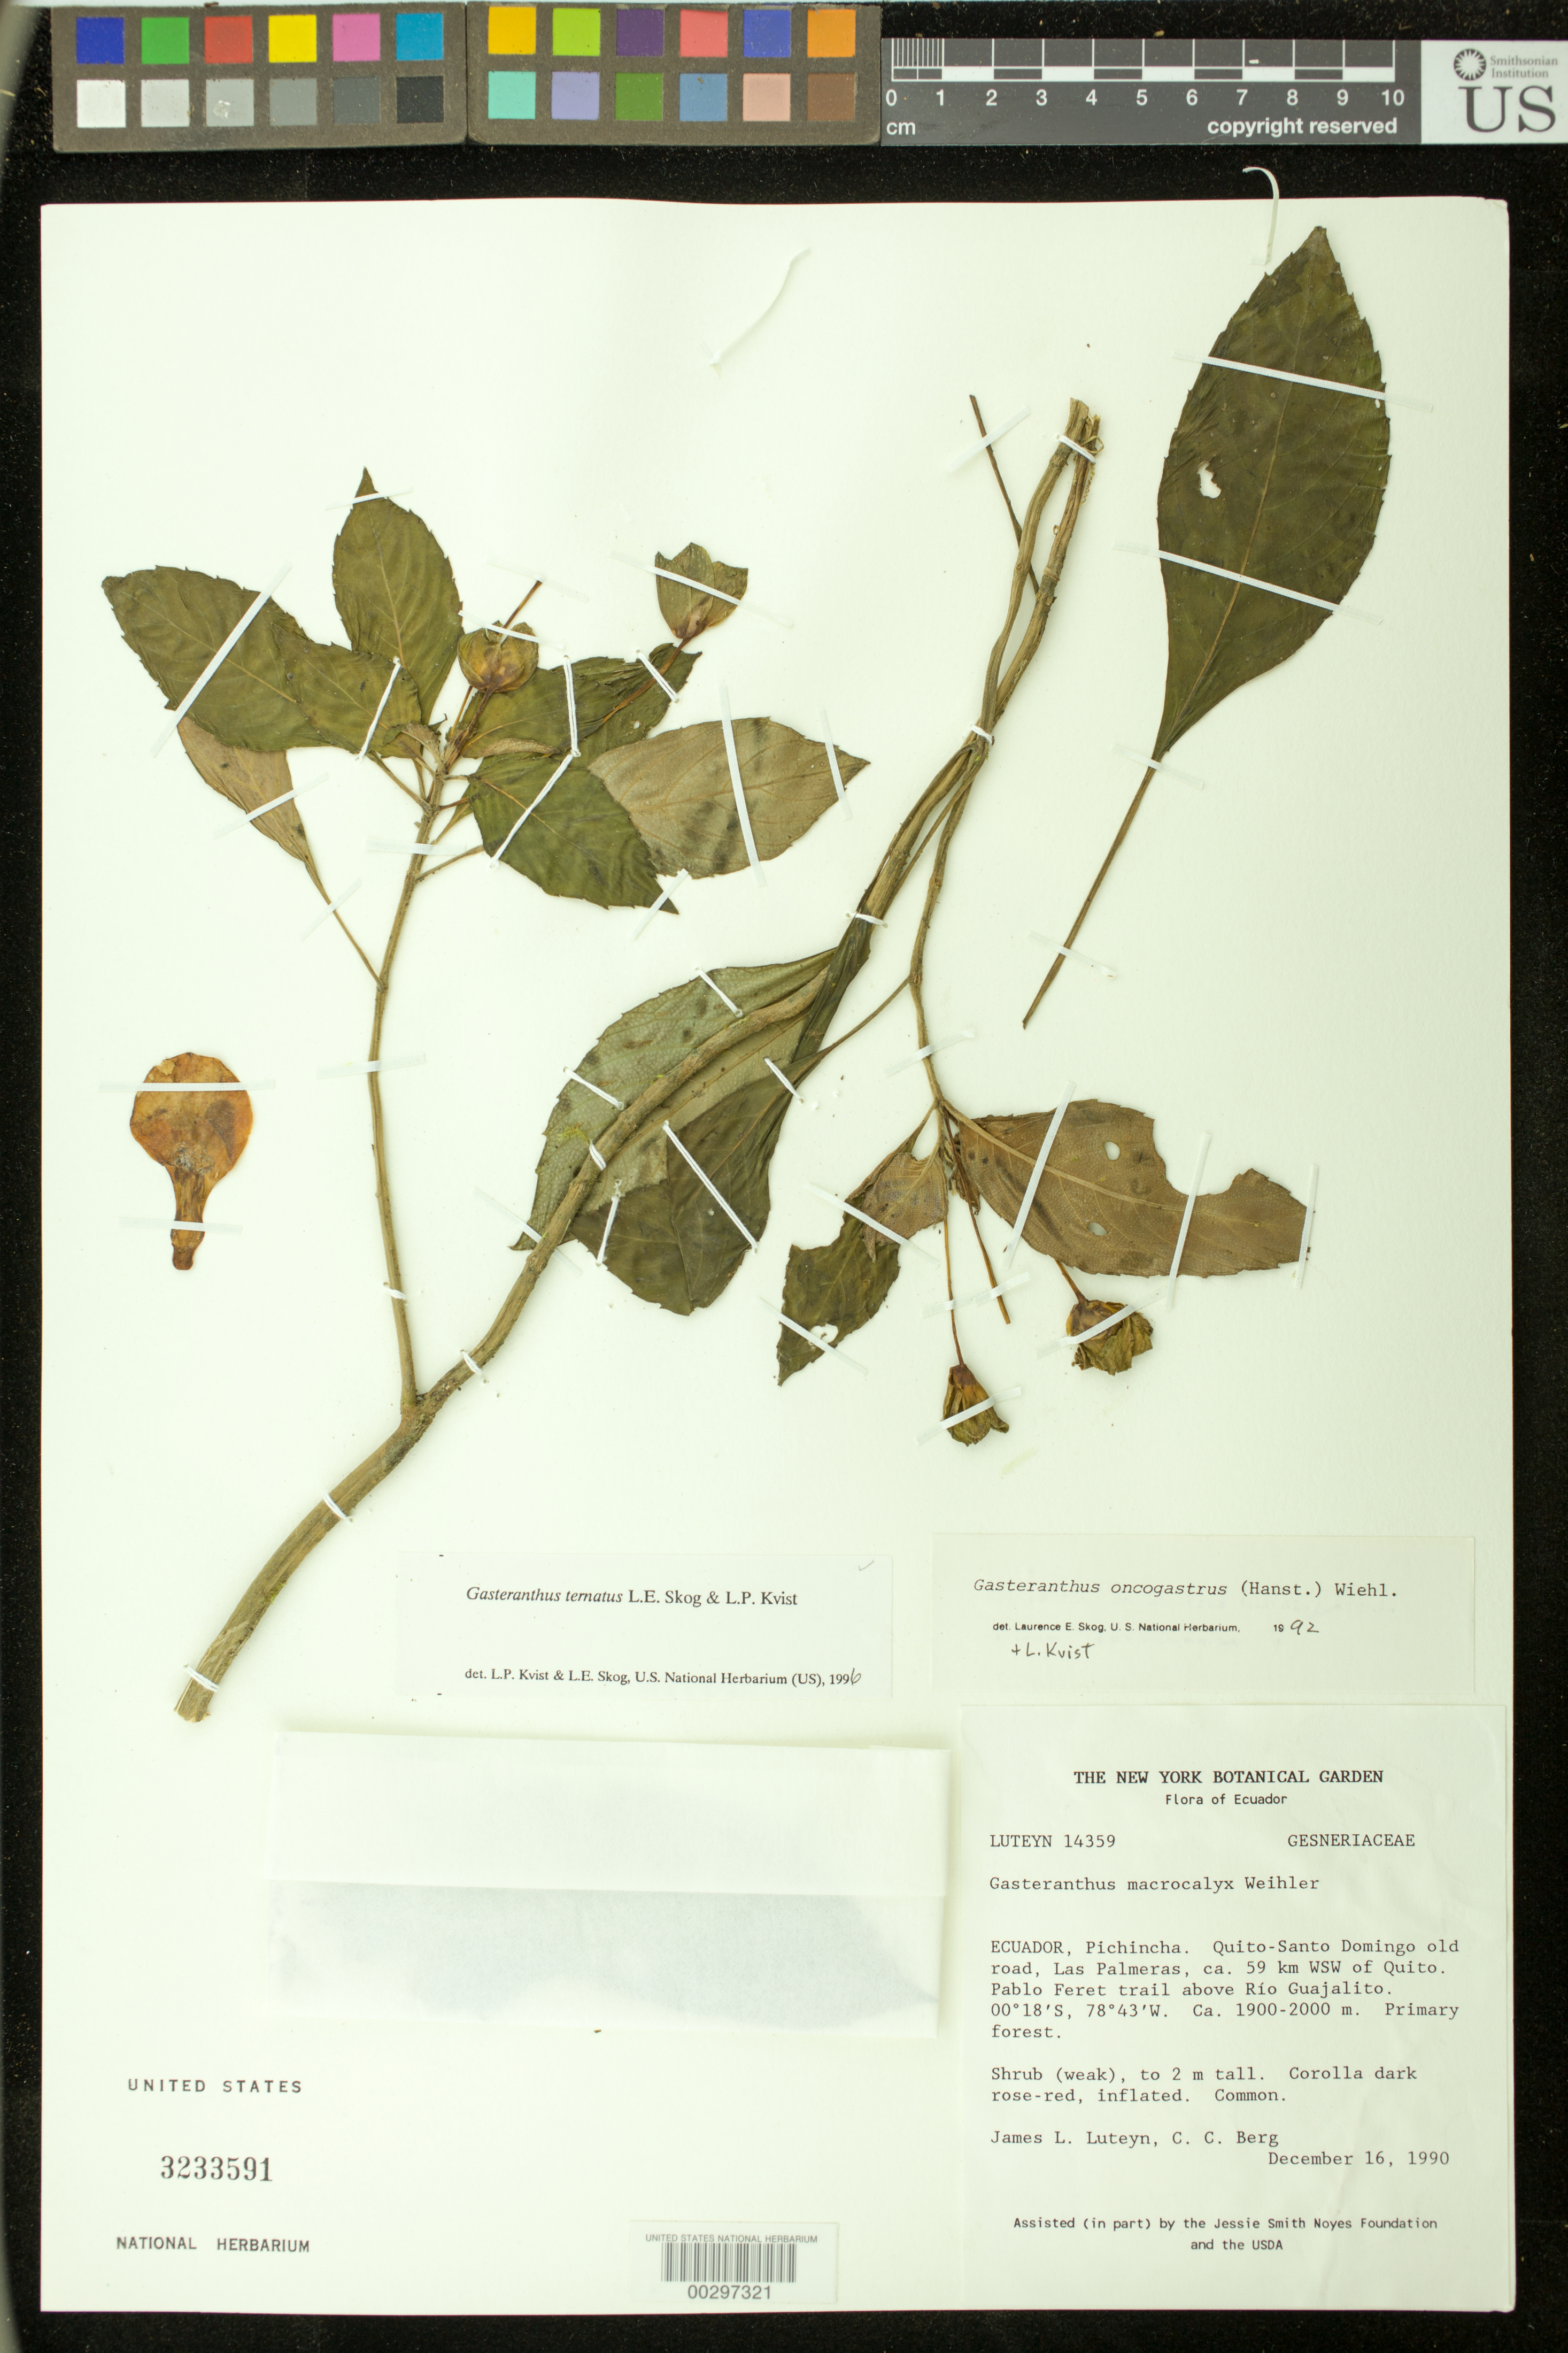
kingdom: Plantae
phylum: Tracheophyta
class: Magnoliopsida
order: Lamiales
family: Gesneriaceae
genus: Gasteranthus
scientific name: Gasteranthus ternatus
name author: L.E. Skog & L.P. Kvist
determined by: Skog, Laurence E.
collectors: J. L. Luteyn & C. C. Berg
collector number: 14359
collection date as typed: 16 Dec 1990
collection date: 1990-12-16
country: Ecuador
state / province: Pichincha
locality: Quito - Santo Domingo old road, Las Palmeras, ca. 59 km WSW of Quito; Pablo Feret trail above Río Guajalito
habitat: Primary forest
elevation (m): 1900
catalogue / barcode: US 3233591